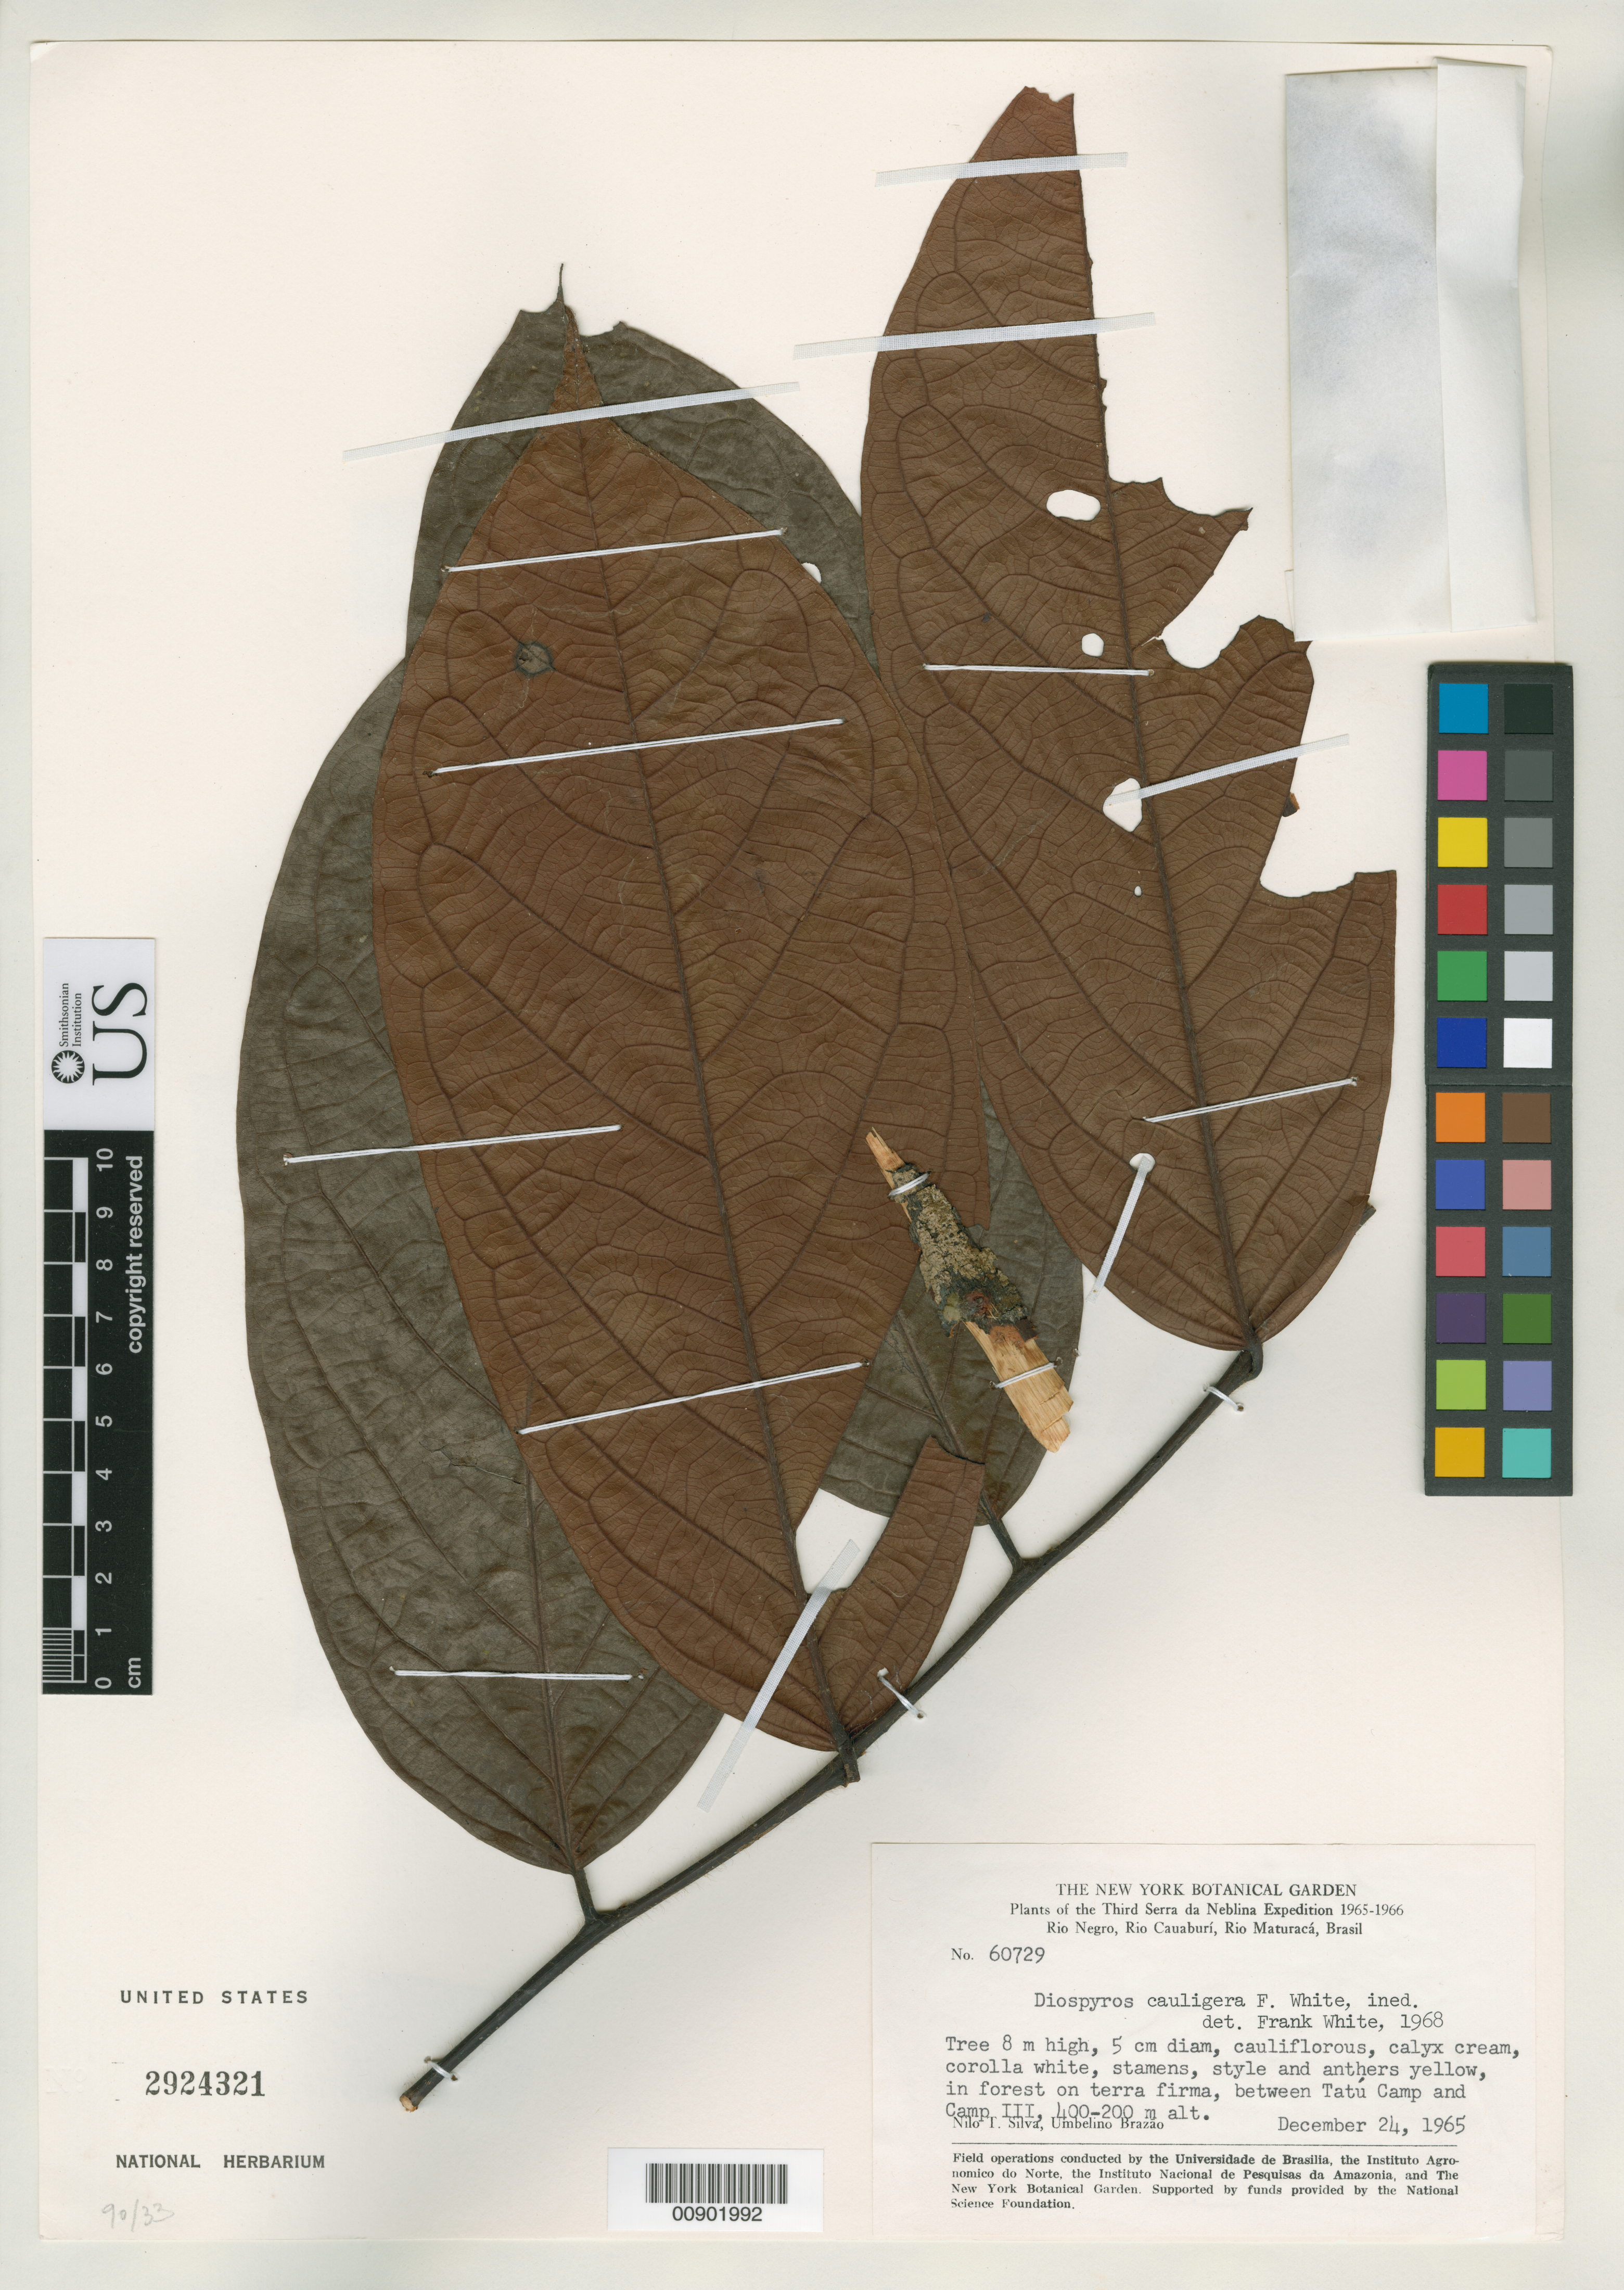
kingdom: Plantae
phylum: Tracheophyta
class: Magnoliopsida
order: Ericales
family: Ebenaceae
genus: Diospyros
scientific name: Diospyros cauligera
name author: F. White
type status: Isotype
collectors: N. T. Silva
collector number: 60729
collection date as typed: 24 Dec 1965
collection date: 1965-12-24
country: Brazil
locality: Rio Negro, Rio Cauaburí, Rio Maturacá. Between Tatú Camp and Camp III.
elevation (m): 200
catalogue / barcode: US 2924321